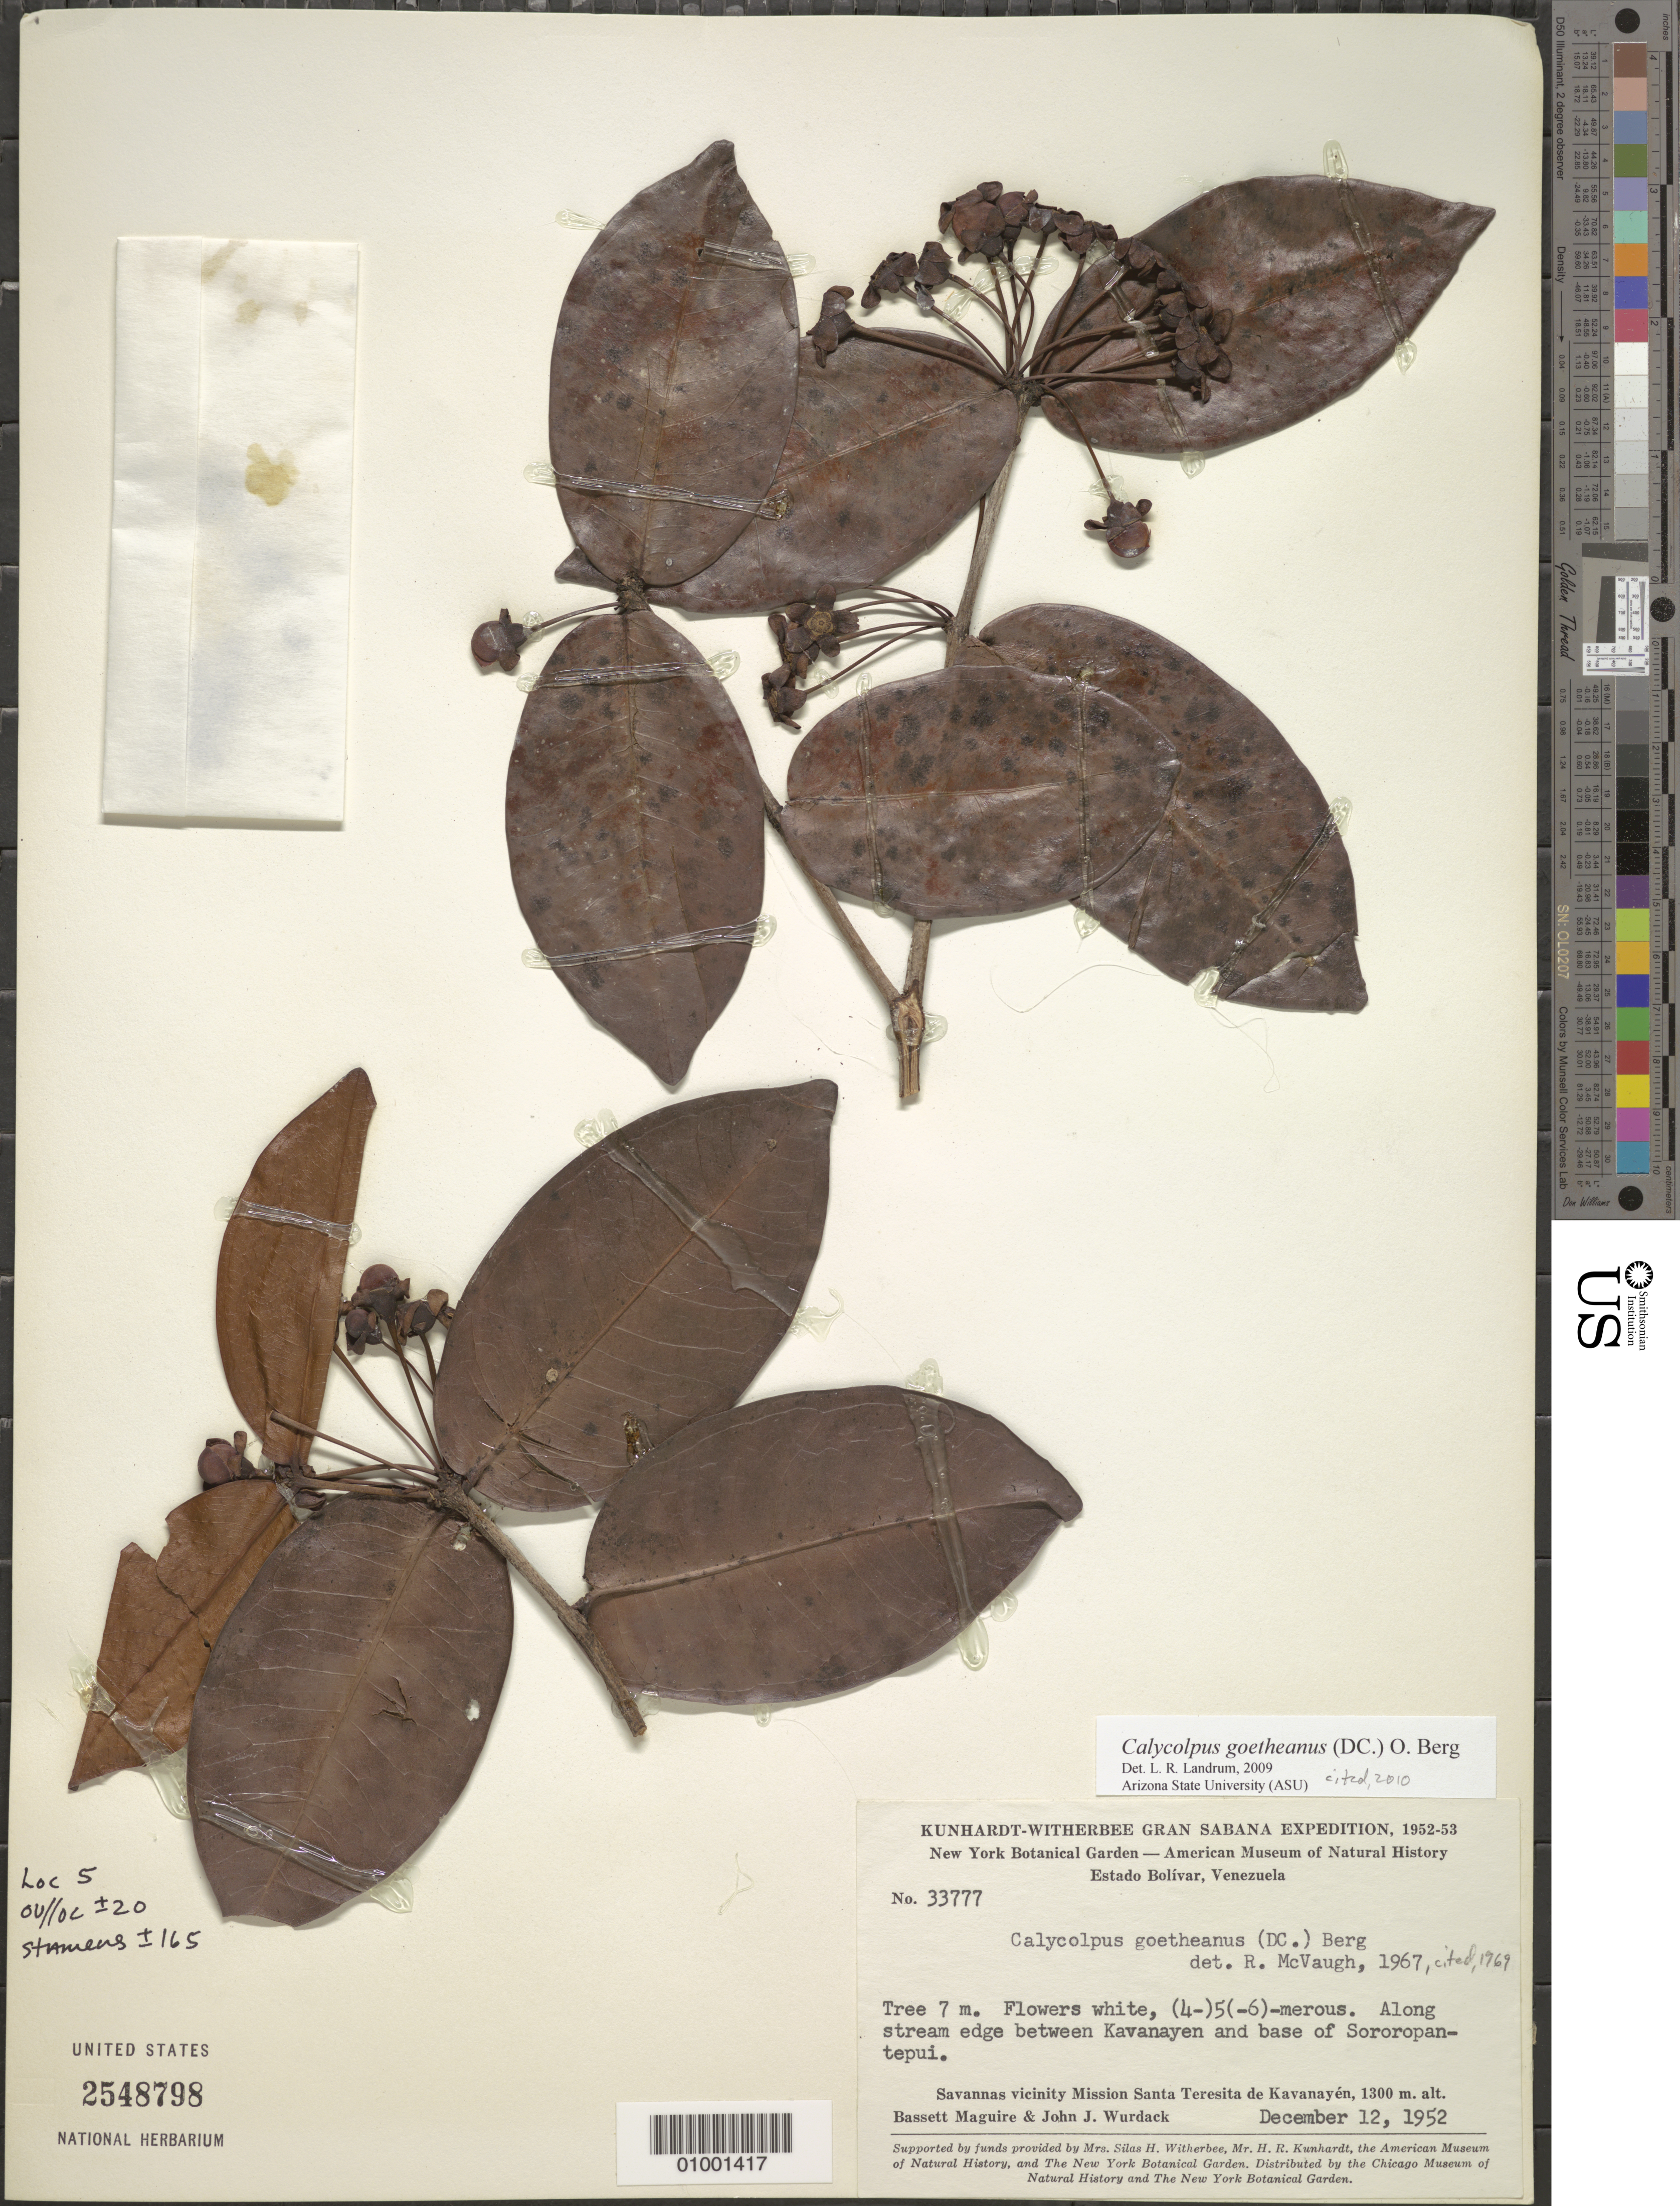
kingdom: Plantae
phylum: Tracheophyta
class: Magnoliopsida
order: Myrtales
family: Myrtaceae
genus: Calycolpus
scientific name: Calycolpus goetheanus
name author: (DC.) O. Berg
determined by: Landrum, L. R.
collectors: B. Maguire & J. J. Wurdack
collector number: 33777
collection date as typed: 12-Dec-52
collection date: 1952-12-12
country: Venezuela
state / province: Bolívar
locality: Mission Santa Teresita de Kavanayén, between Kavanayén and base of Sororopán-tepuí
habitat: Savanna edge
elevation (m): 1300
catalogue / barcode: US 2548798